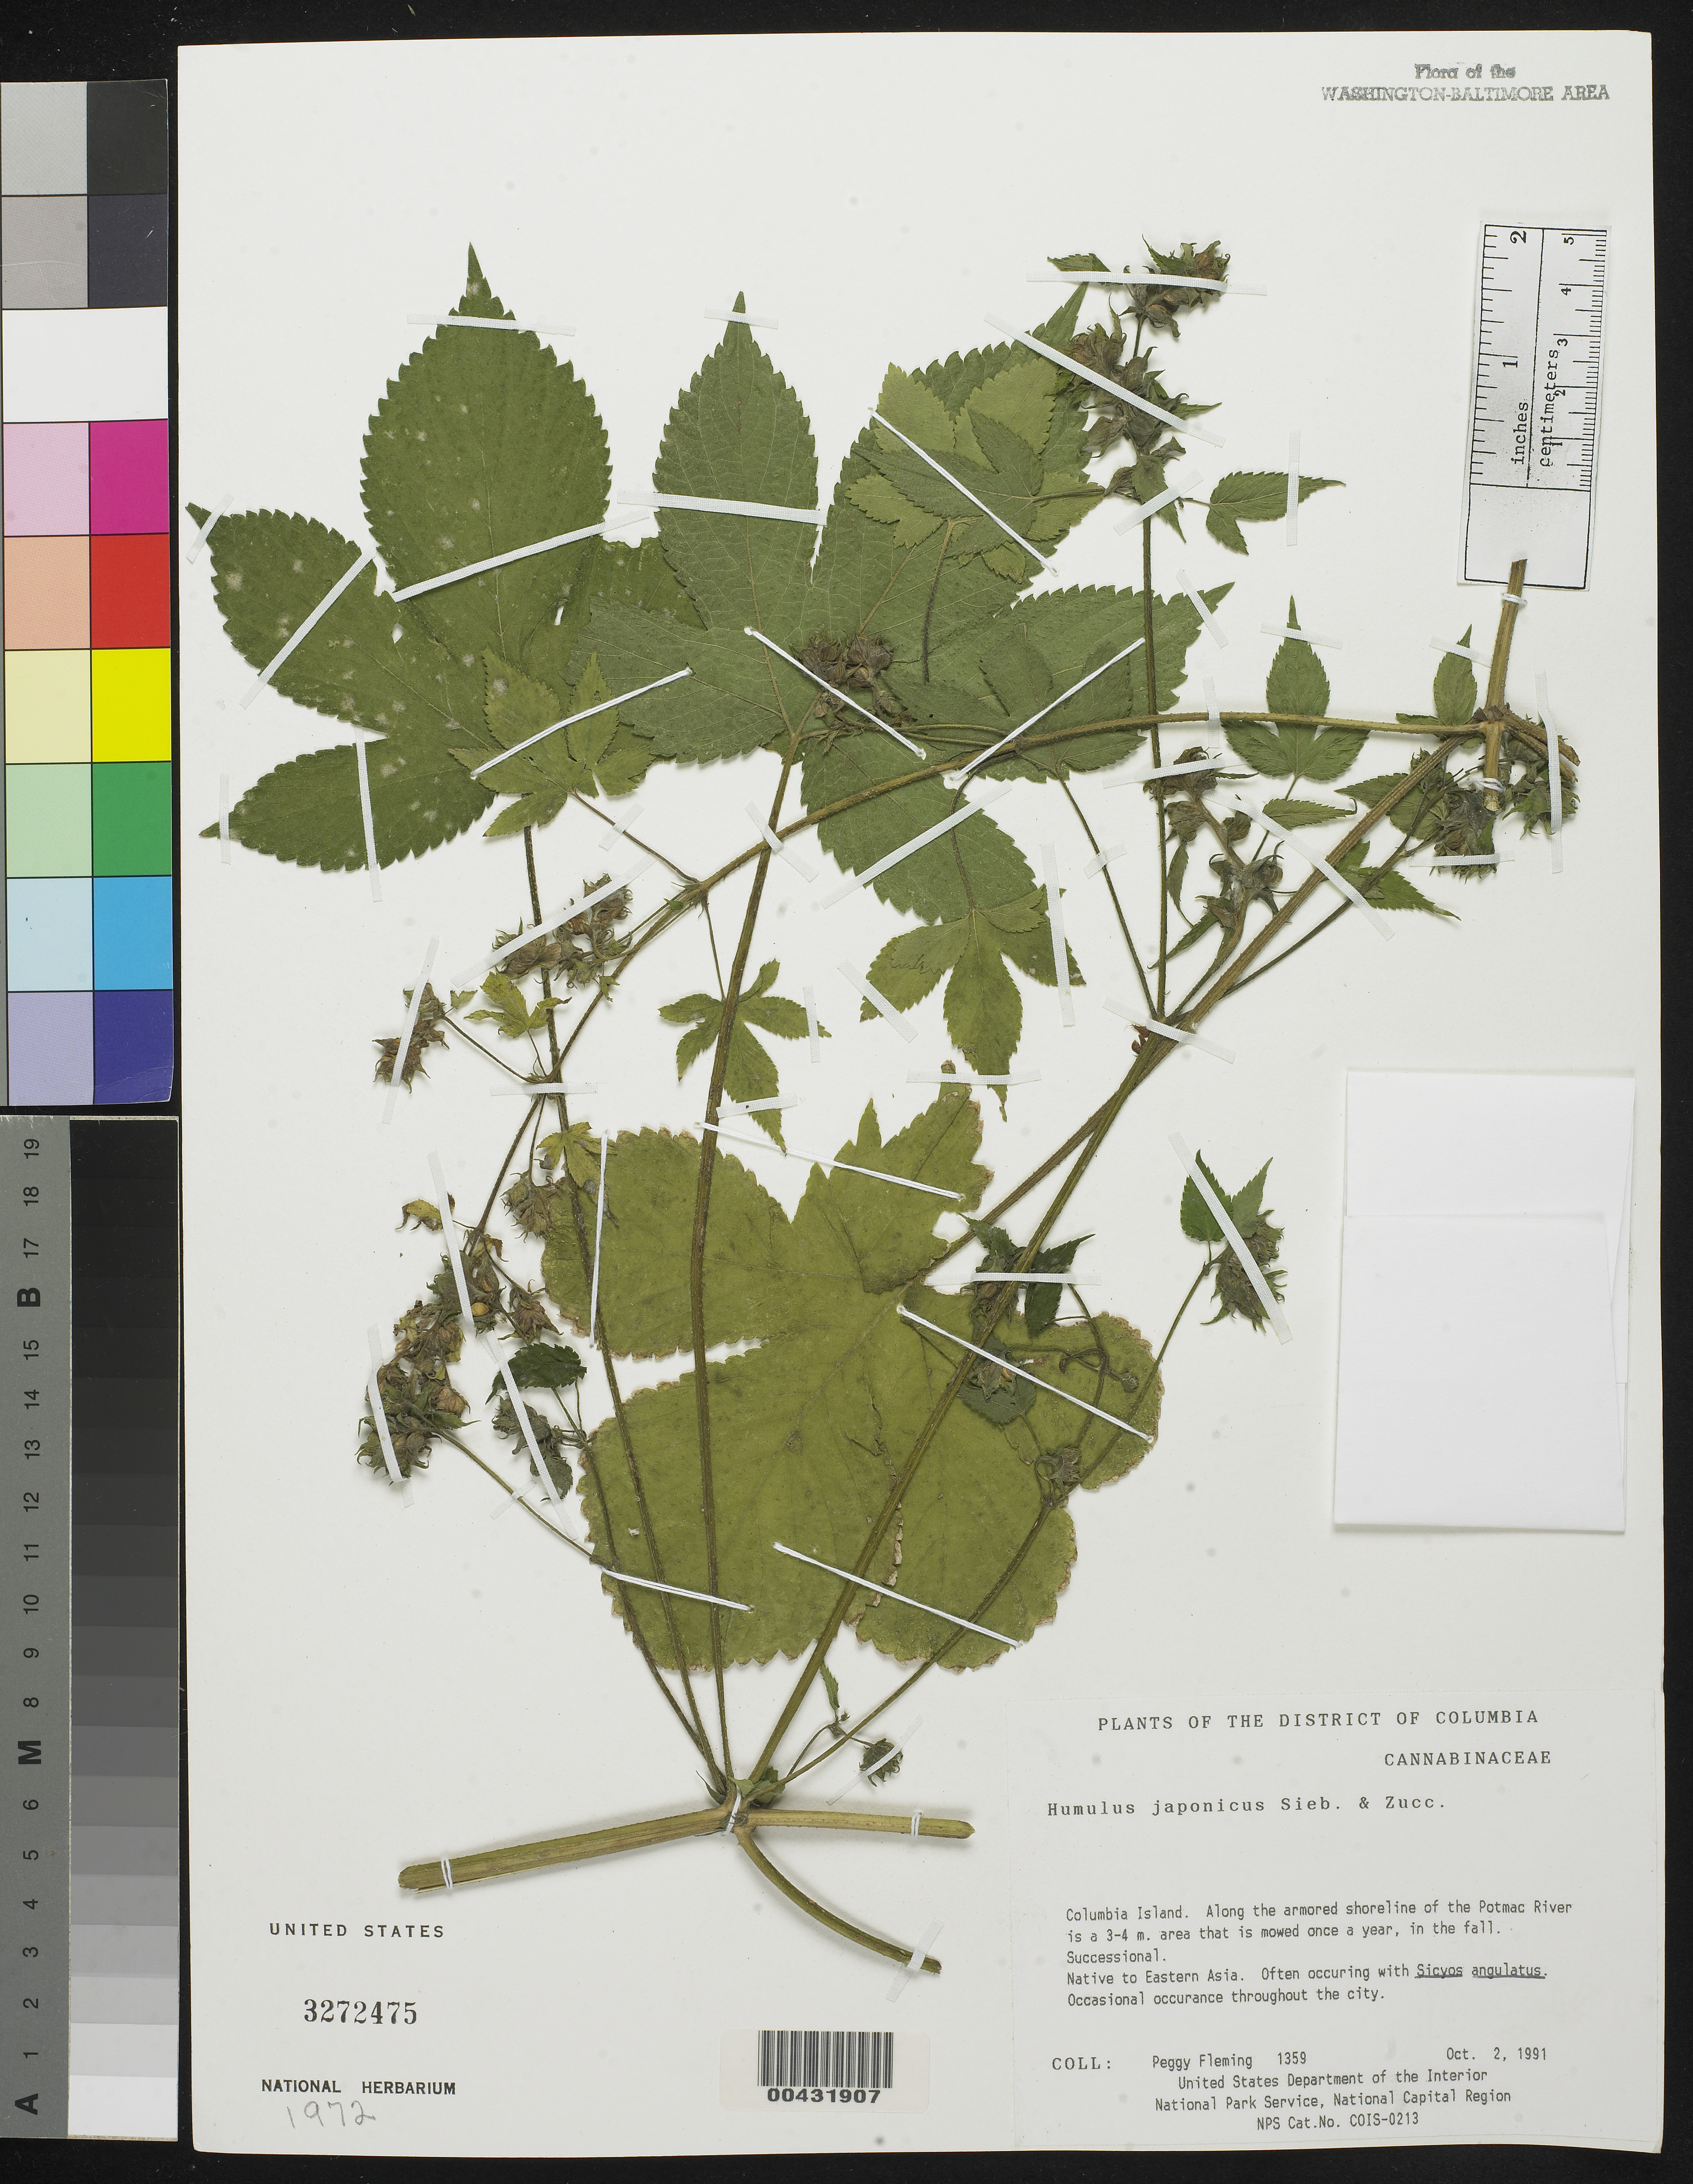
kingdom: Plantae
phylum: Tracheophyta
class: Magnoliopsida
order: Rosales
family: Cannabaceae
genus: Humulus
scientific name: Humulus japonicus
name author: Siebold & Zucc.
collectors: P. Fleming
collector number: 1359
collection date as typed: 02 Oct 1991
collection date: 1991-10-02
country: United States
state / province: District of Columbia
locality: Columbia Island, along shoreline of the Potomac River Columbia Island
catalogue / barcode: US 3272475